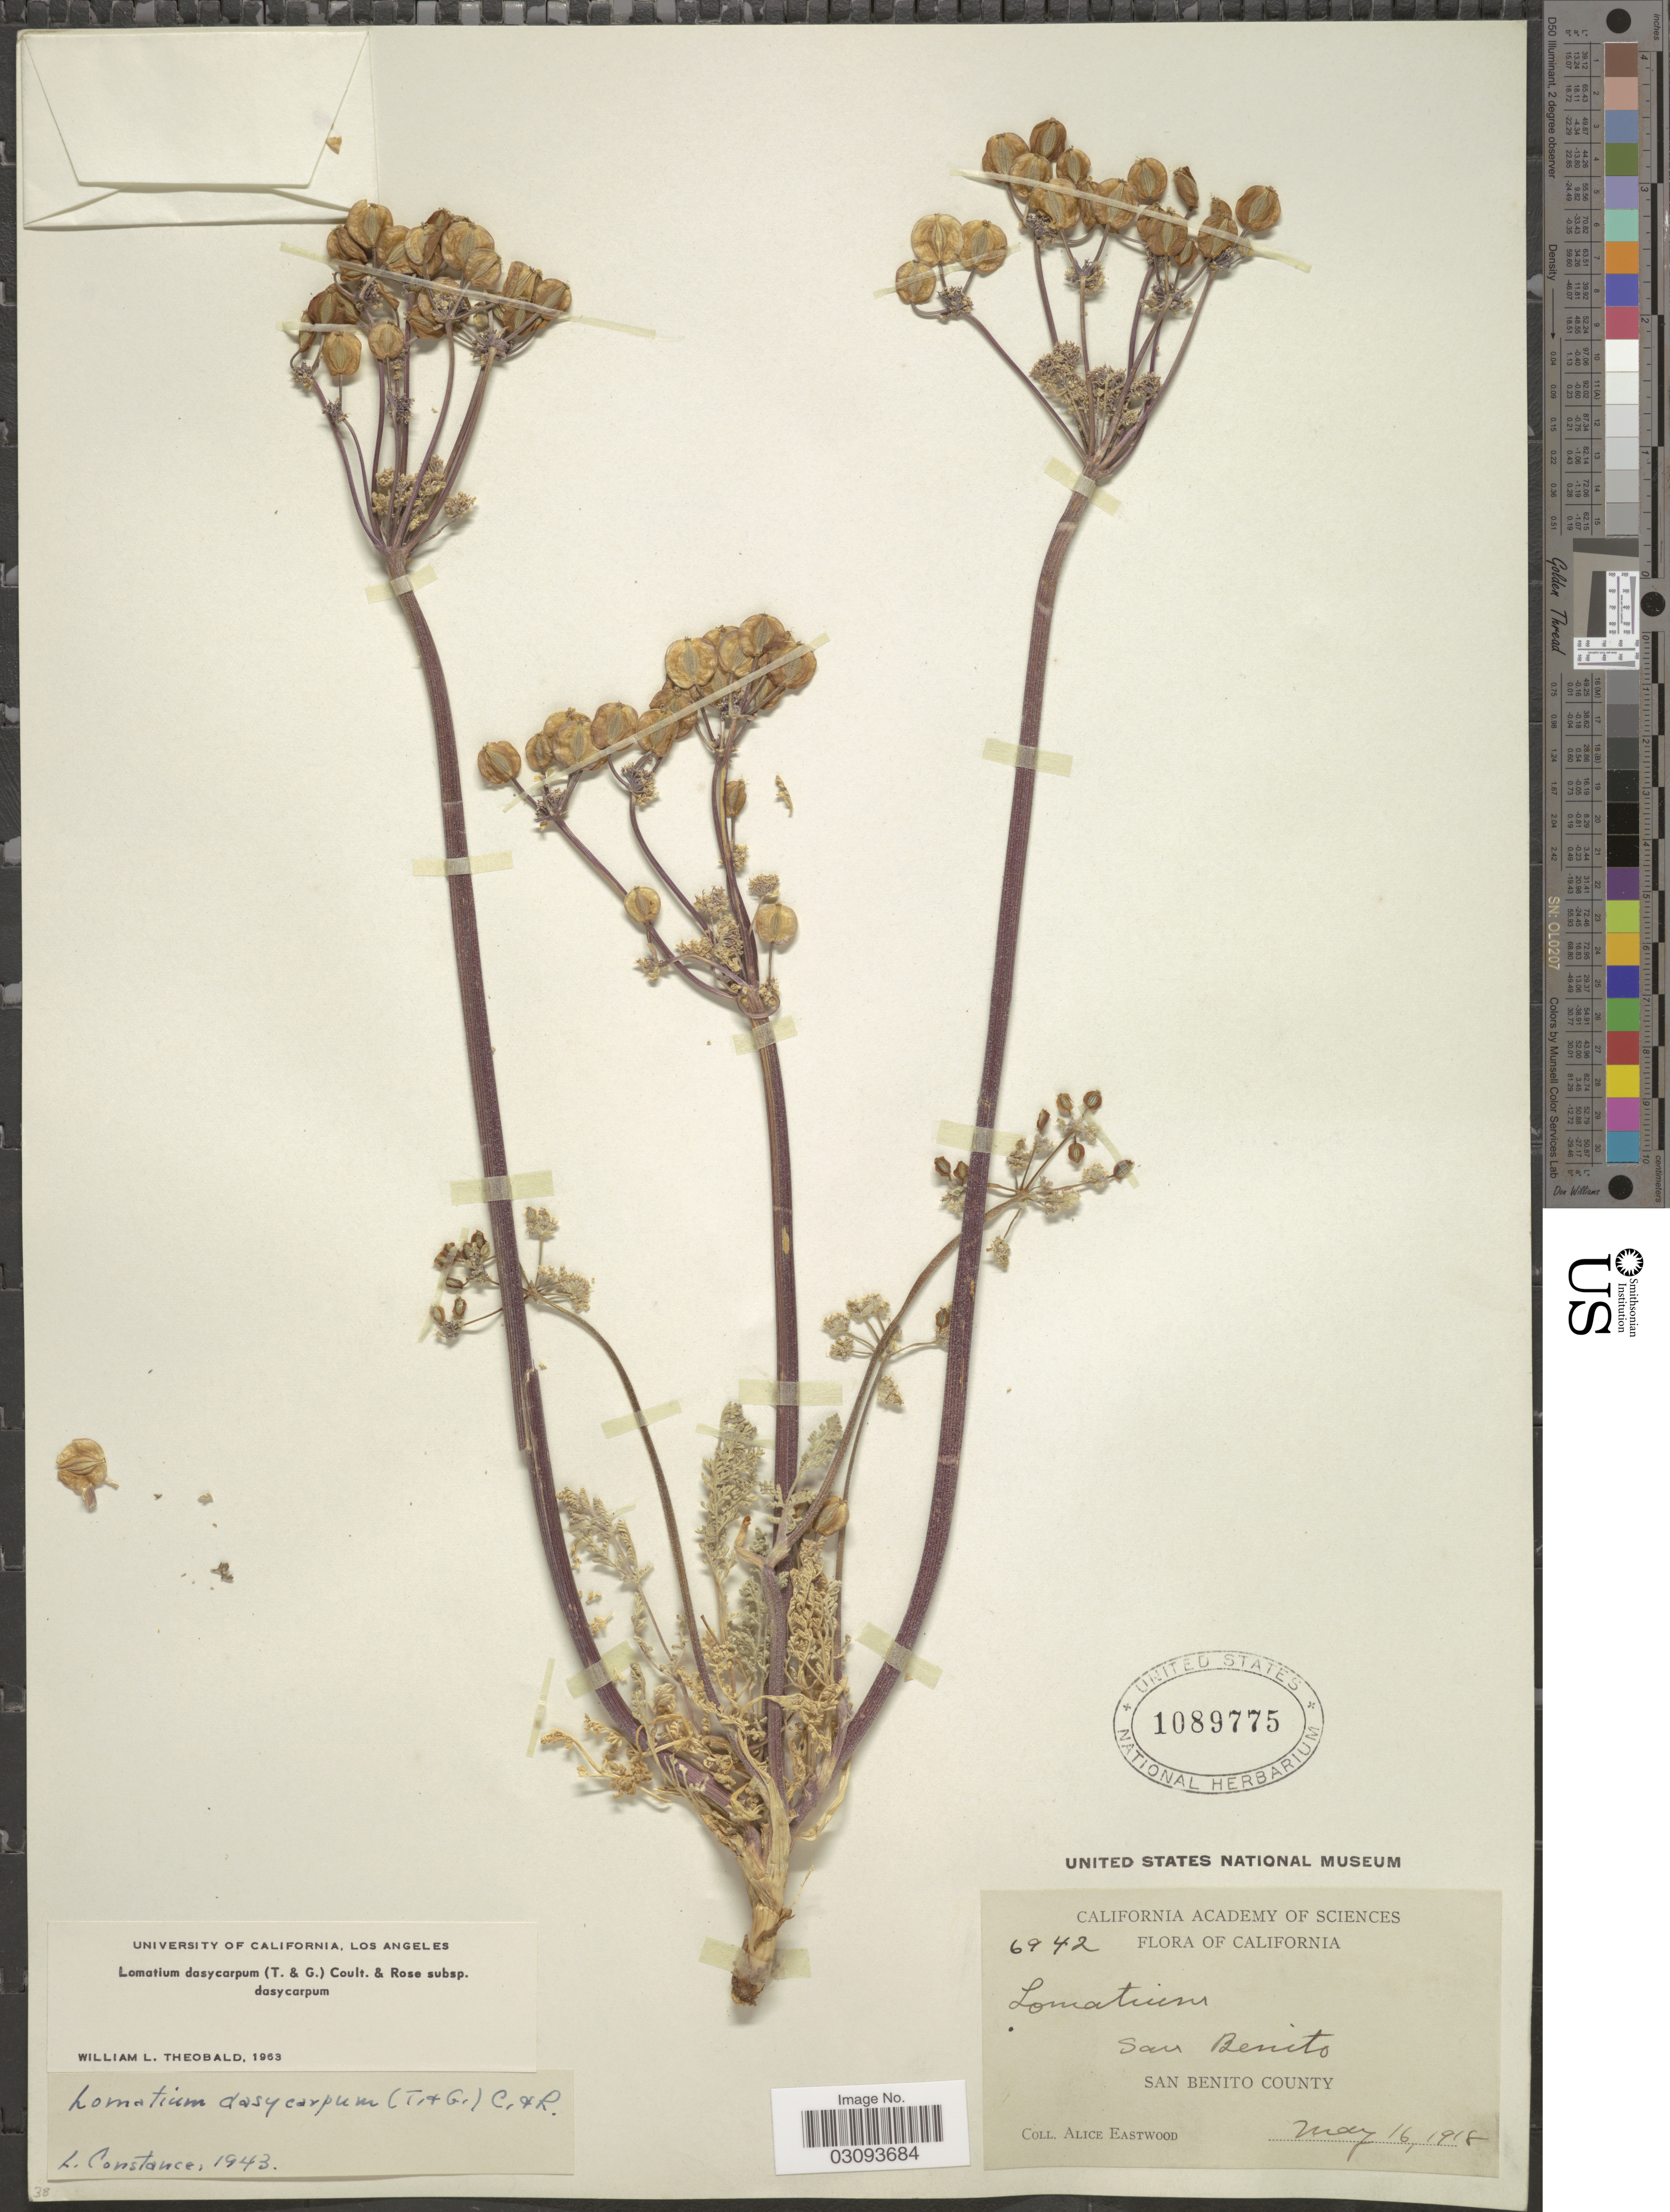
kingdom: Plantae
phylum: Tracheophyta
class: Magnoliopsida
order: Apiales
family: Apiaceae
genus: Lomatium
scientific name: Lomatium dasycarpum subsp. dasycarpum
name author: (Torr.) J.M. Coult. & Rose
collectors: A. Eastwood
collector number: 6942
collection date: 1918-05-16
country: United States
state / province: California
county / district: San Benito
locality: San Benito. San Benito County.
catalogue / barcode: US 1089775